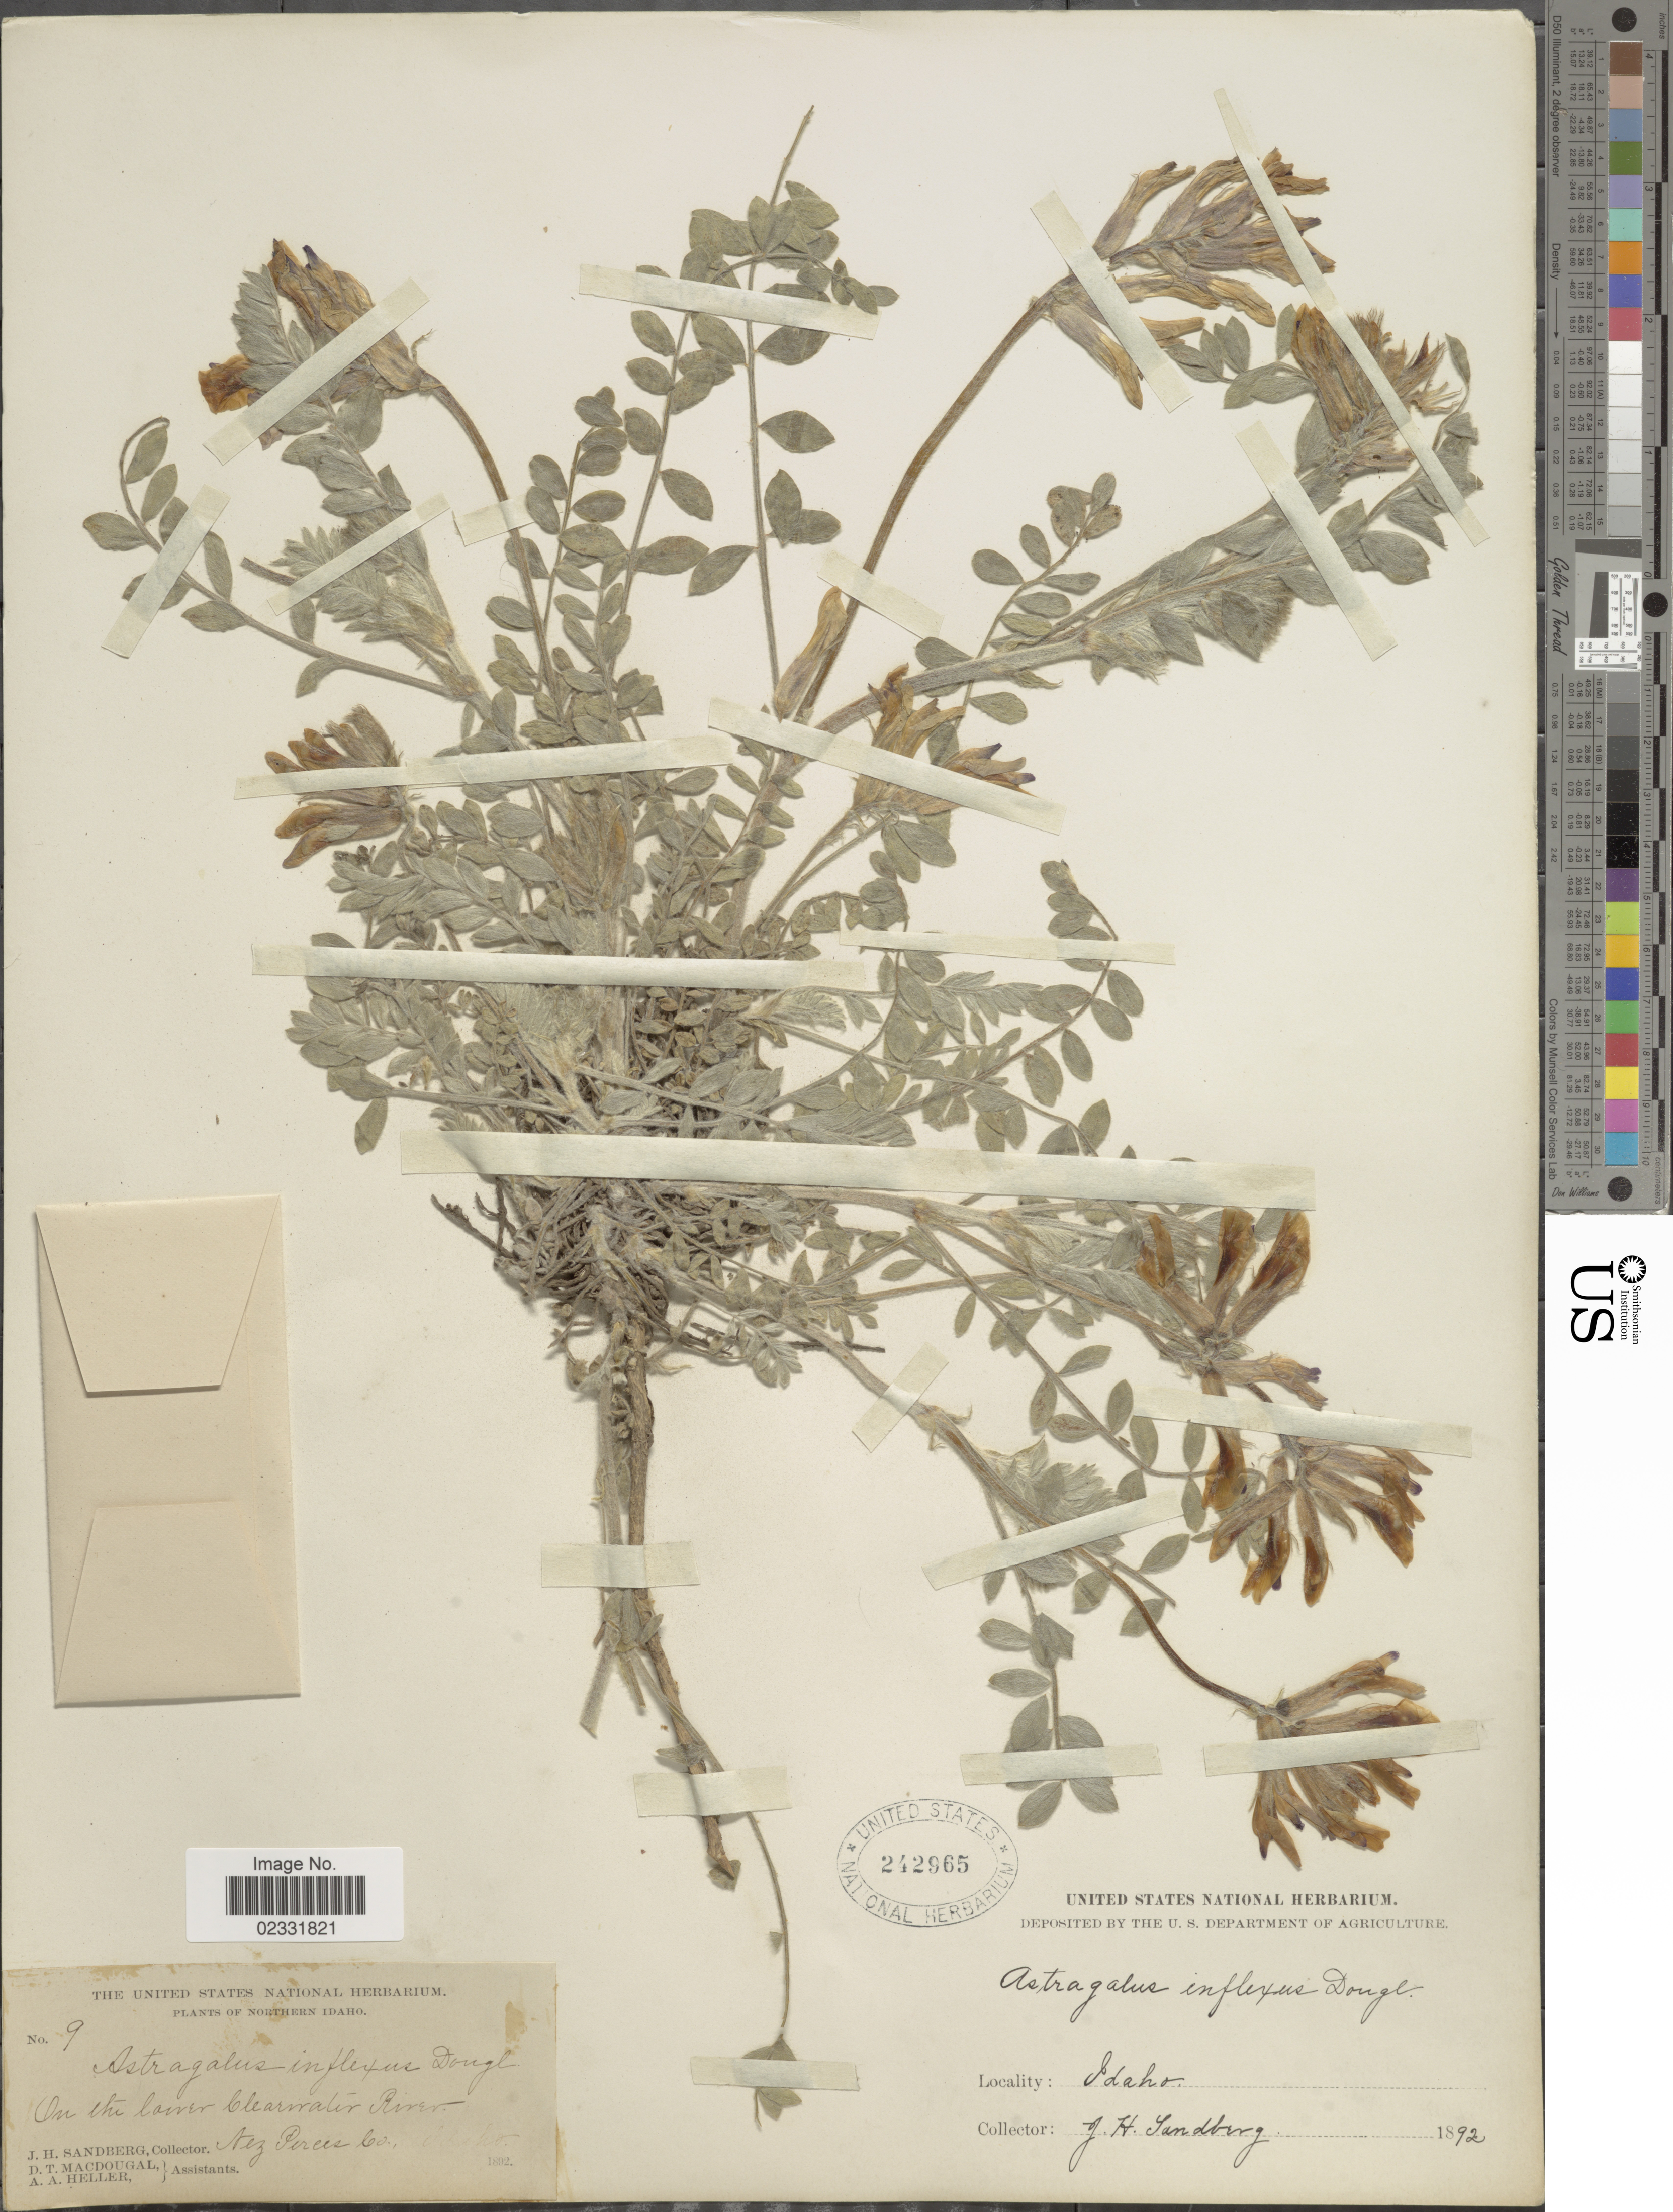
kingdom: Plantae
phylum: Tracheophyta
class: Magnoliopsida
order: Fabales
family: Fabaceae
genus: Astragalus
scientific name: Astragalus inflexus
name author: Douglas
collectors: J. H. Sandberg, D. T. MacDougal & A. A. Heller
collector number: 9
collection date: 1892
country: United States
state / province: Idaho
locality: On the lower Clearwater River, Nez Perces Co., northern Idaho.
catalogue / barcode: US 242965